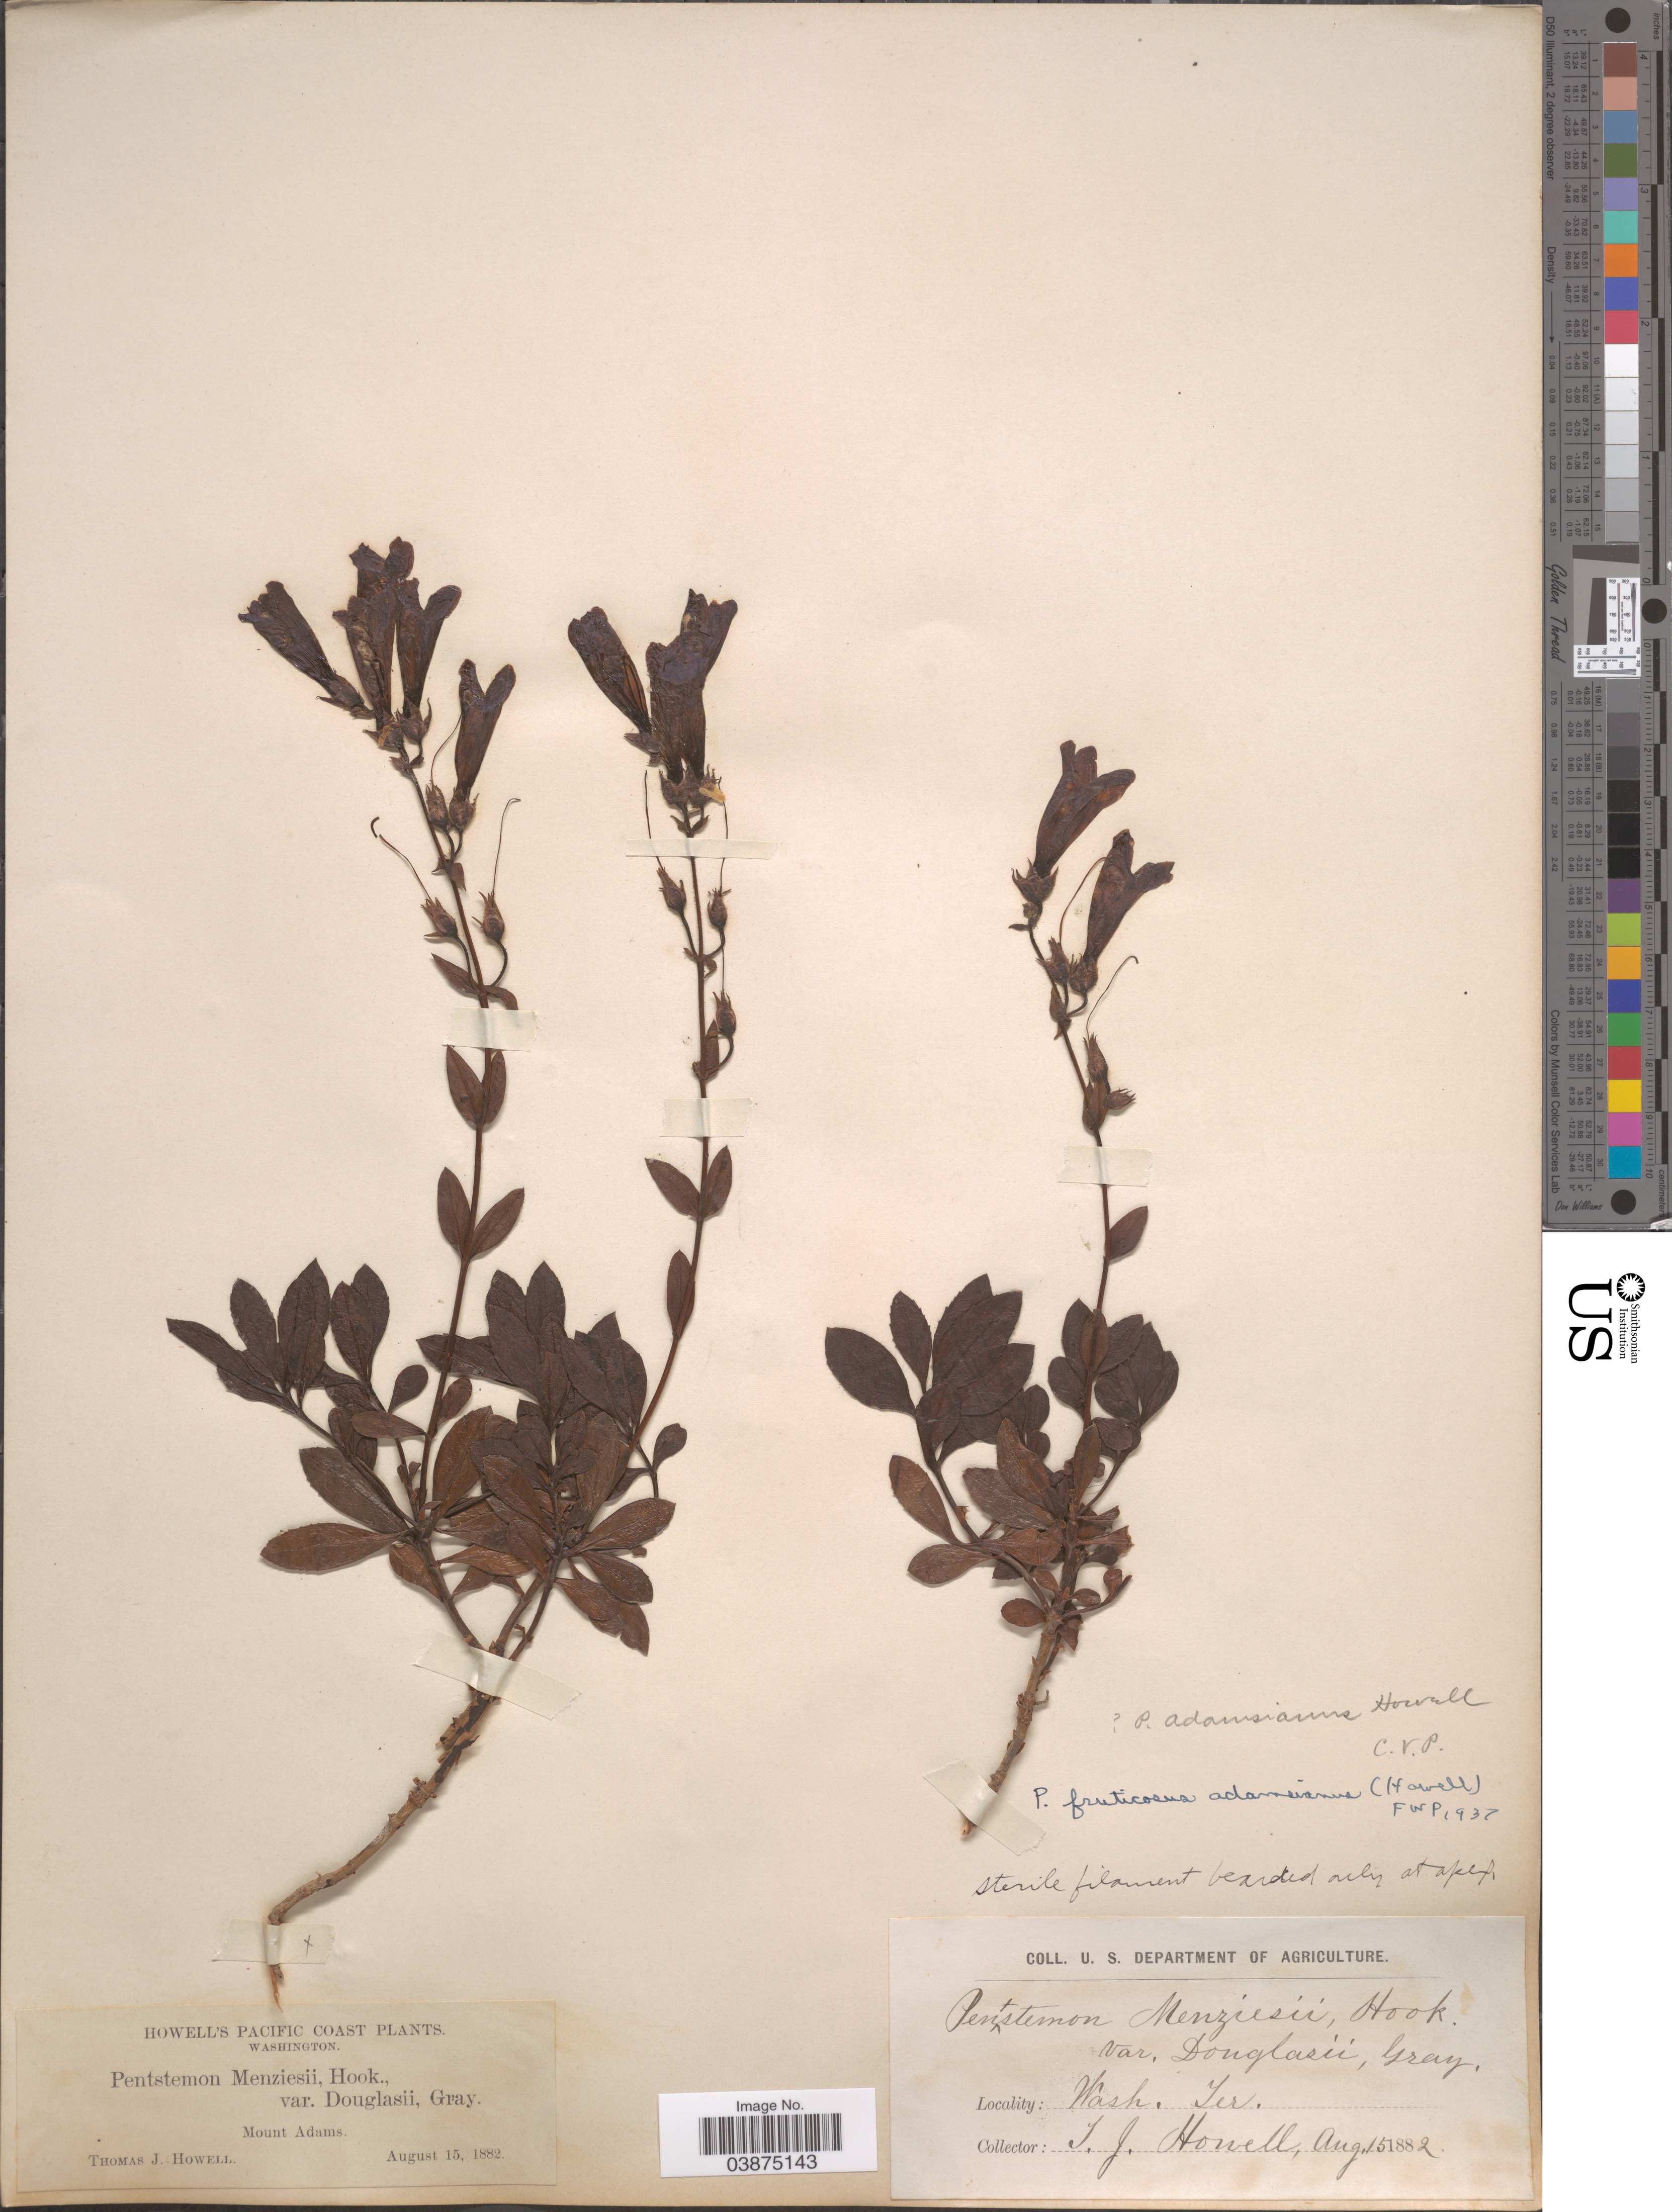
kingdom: Plantae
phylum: Tracheophyta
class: Magnoliopsida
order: Lamiales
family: Plantaginaceae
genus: Penstemon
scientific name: Penstemon fruticosus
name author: (Pursh) Greene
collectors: T. J. Howell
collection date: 1882-08-15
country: United States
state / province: Washington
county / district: Yakima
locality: Pacific Coast. Mount Adams.